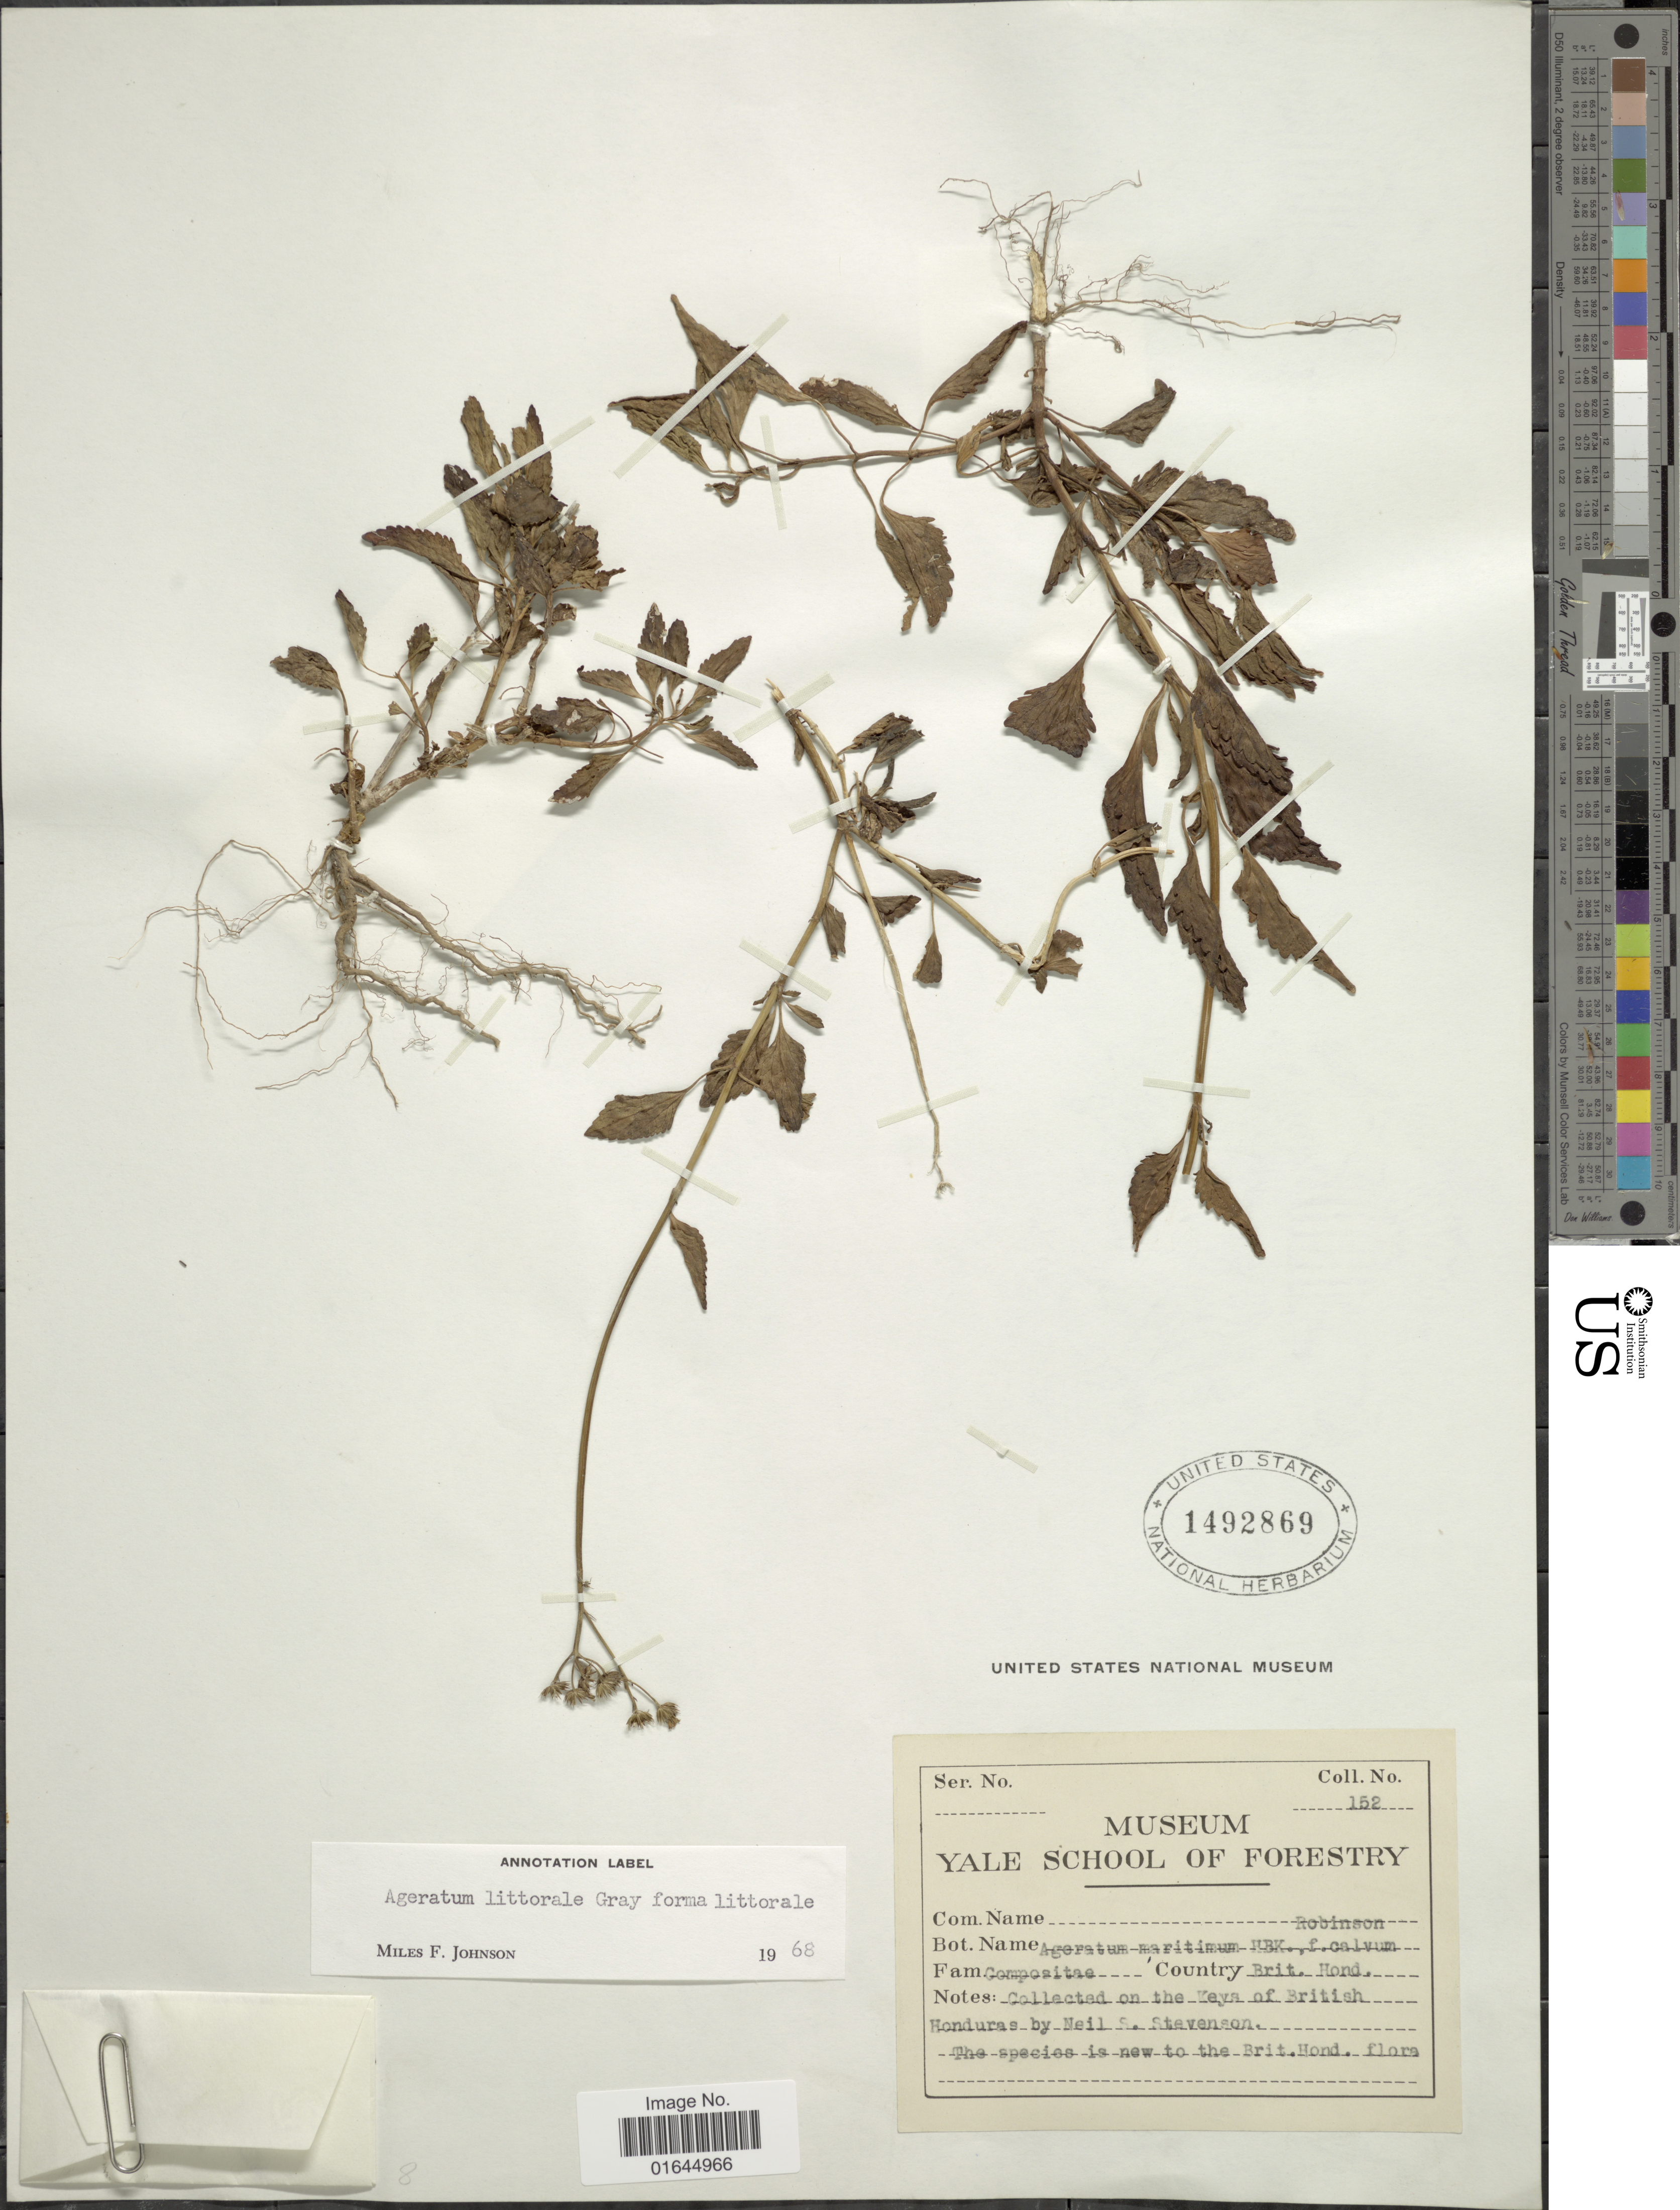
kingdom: Plantae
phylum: Tracheophyta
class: Magnoliopsida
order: Asterales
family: Asteraceae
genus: Ageratum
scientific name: Ageratum littorale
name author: A. Gray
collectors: N. Stevenson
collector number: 152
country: Belize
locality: On the keys of British Honduras.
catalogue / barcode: US 1492869